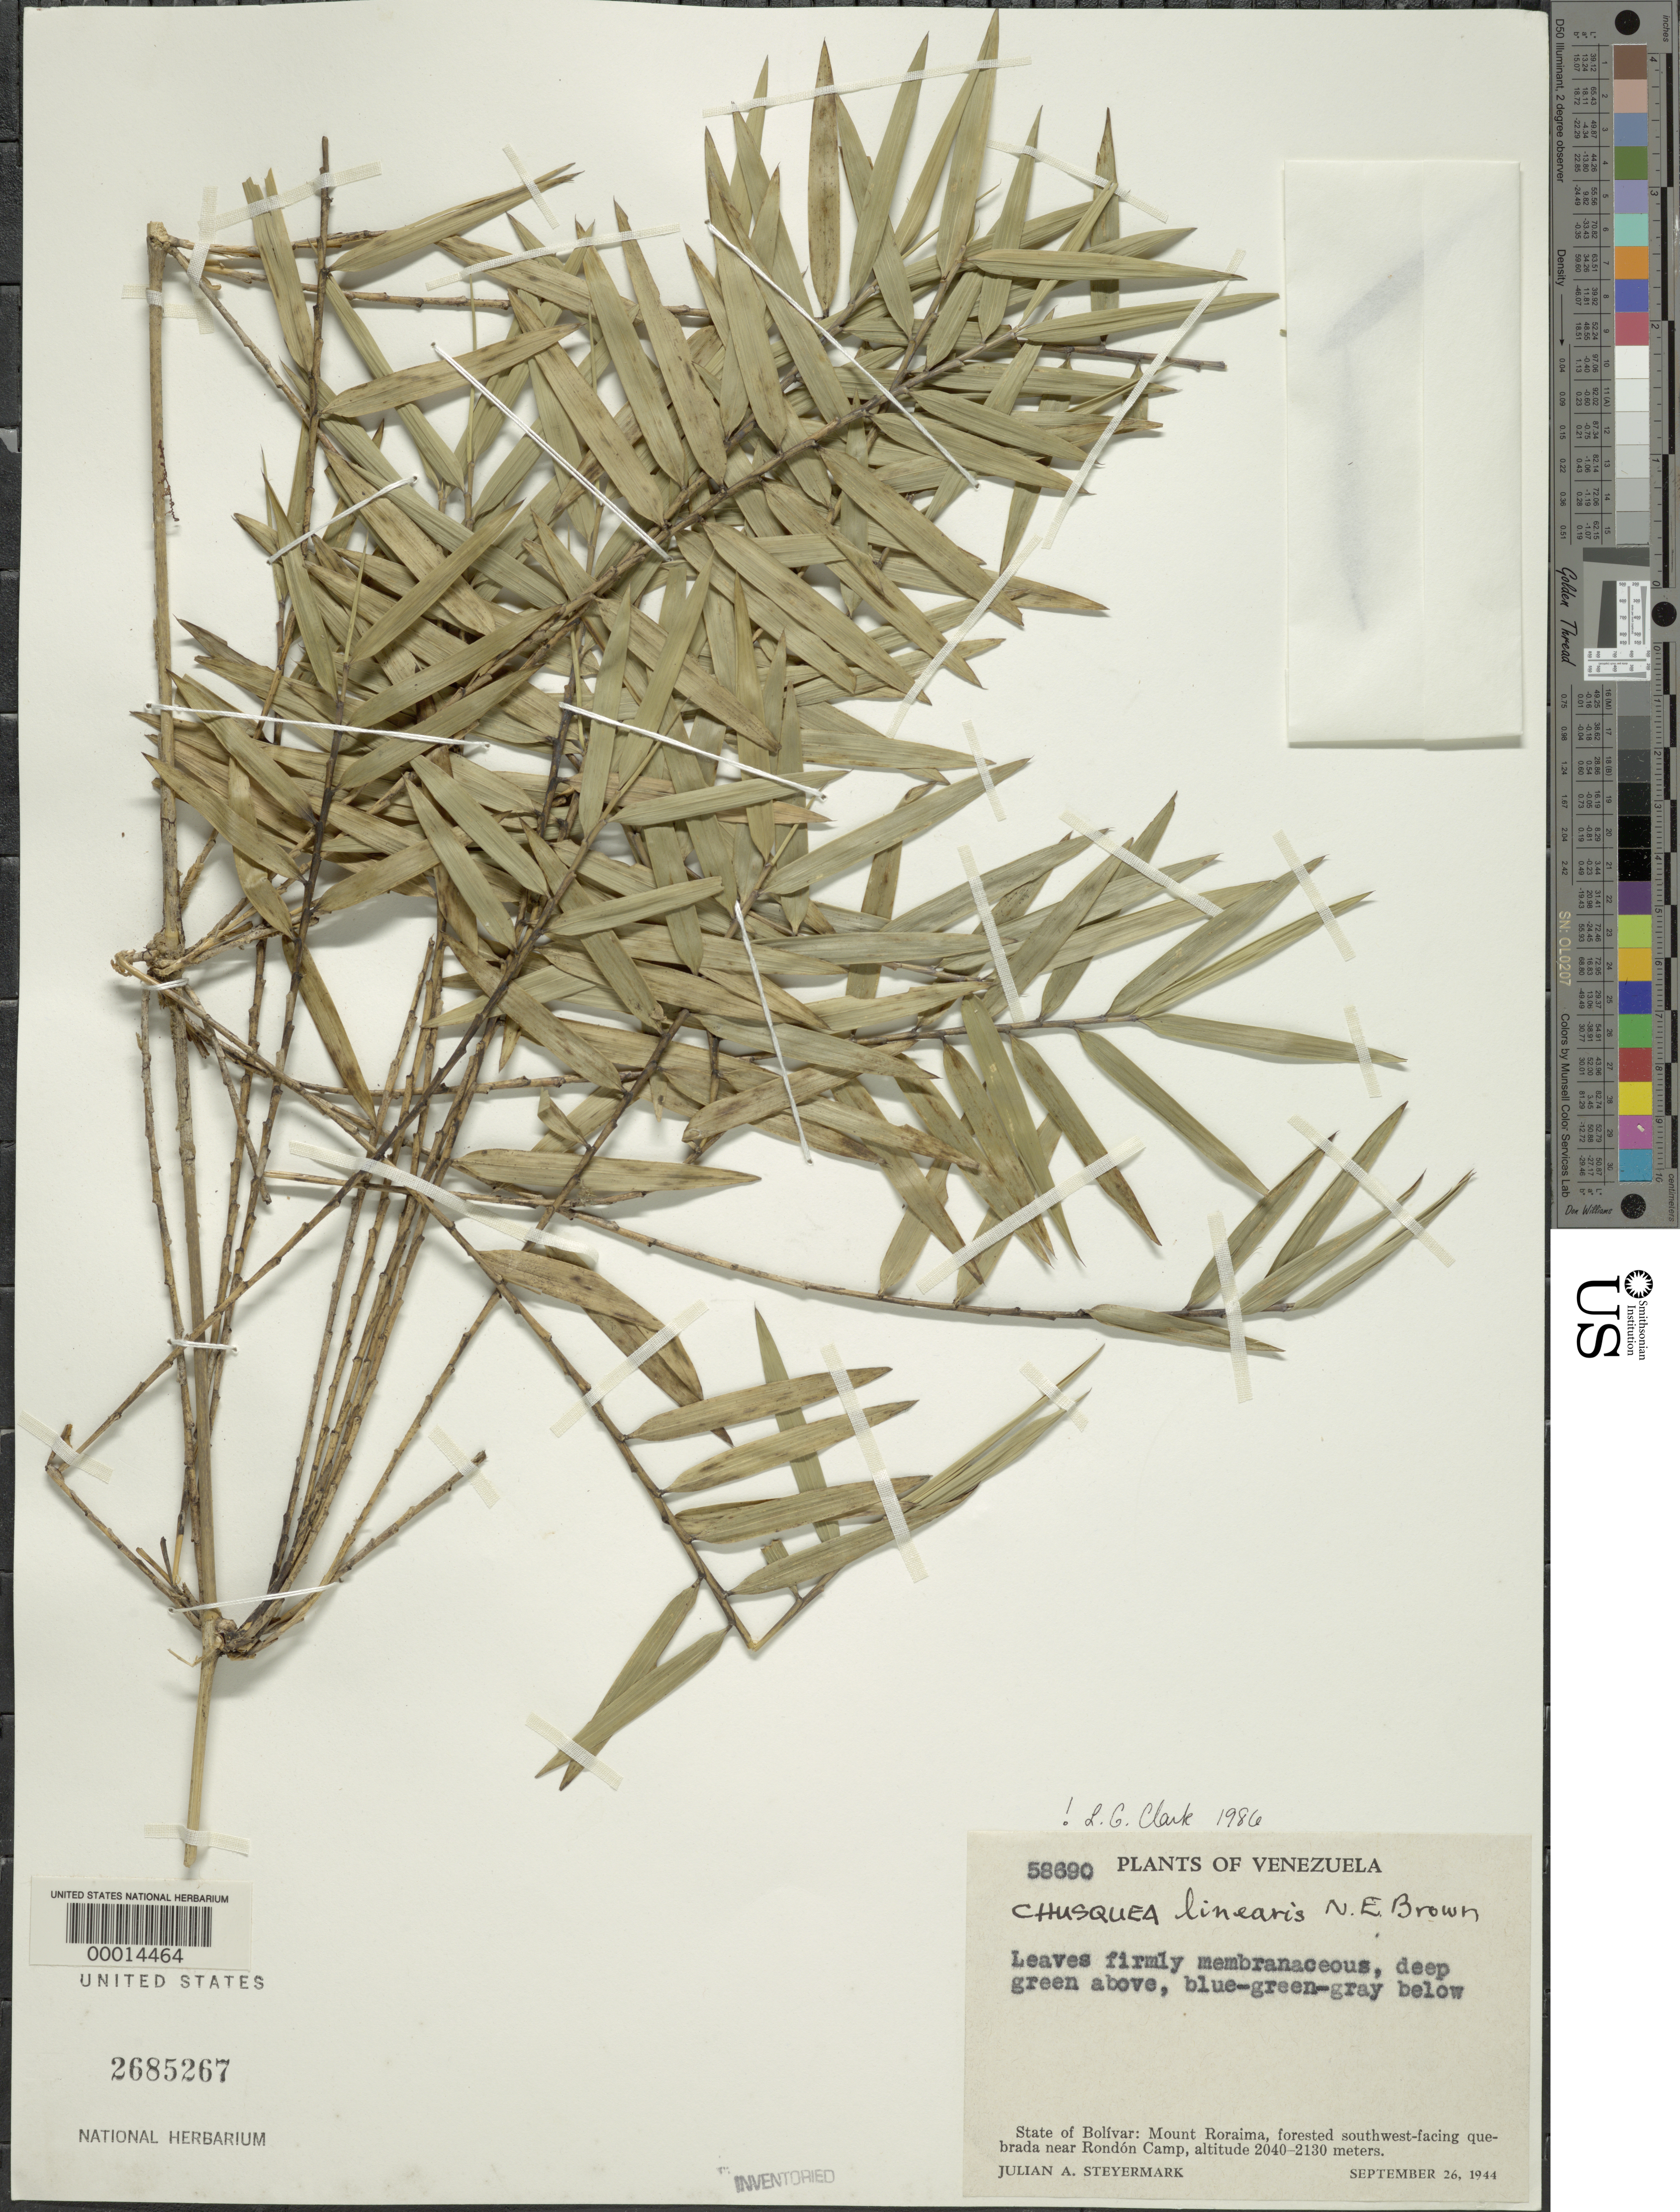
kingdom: Plantae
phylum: Tracheophyta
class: Liliopsida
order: Poales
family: Poaceae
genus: Chusquea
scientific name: Chusquea linearis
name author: N.E. Br.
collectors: J. Steyermark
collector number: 58690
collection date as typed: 26 Sep 1944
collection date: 1944-09-26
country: Venezuela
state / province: Bolivar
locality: Mount roraima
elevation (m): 2040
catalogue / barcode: US 2685267